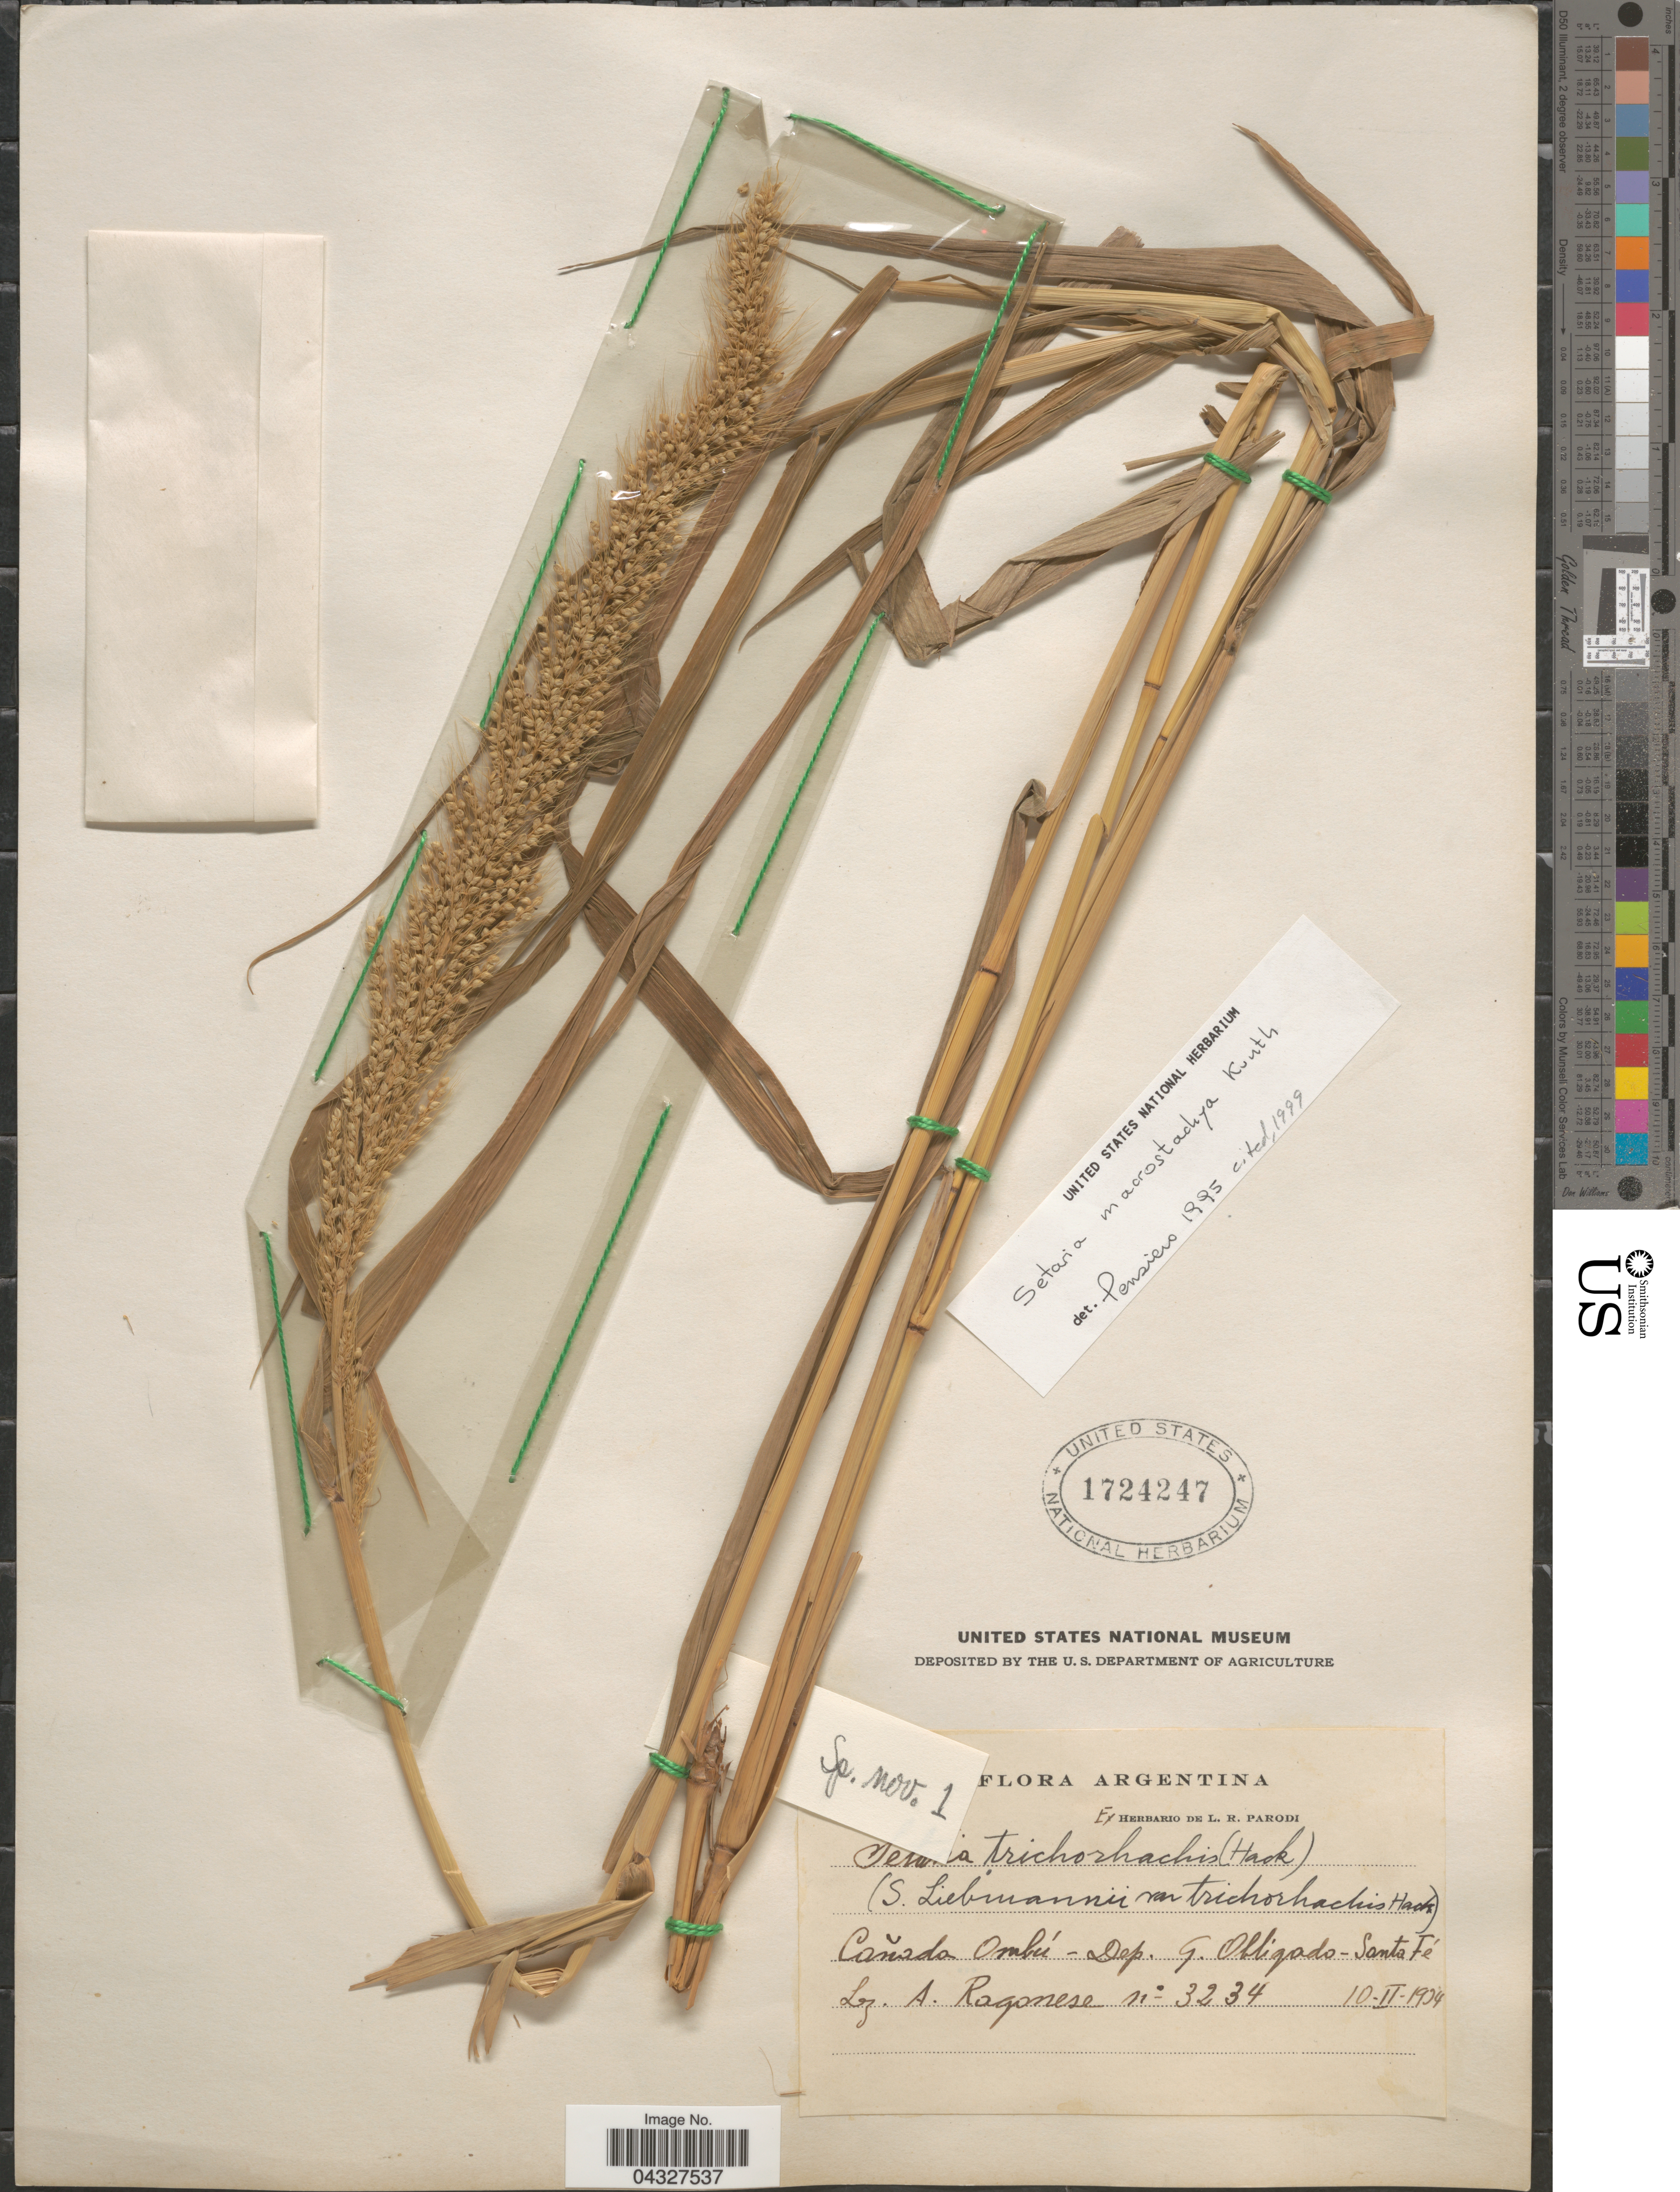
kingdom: Plantae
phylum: Tracheophyta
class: Liliopsida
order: Poales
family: Poaceae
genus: Setaria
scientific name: Setaria macrostachya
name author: Kunth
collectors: A. Ragonese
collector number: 3234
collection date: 1934-02-10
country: Argentina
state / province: Santa Fe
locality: Cañada Ombré - Dep. G. Obligado.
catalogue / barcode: US 1724247